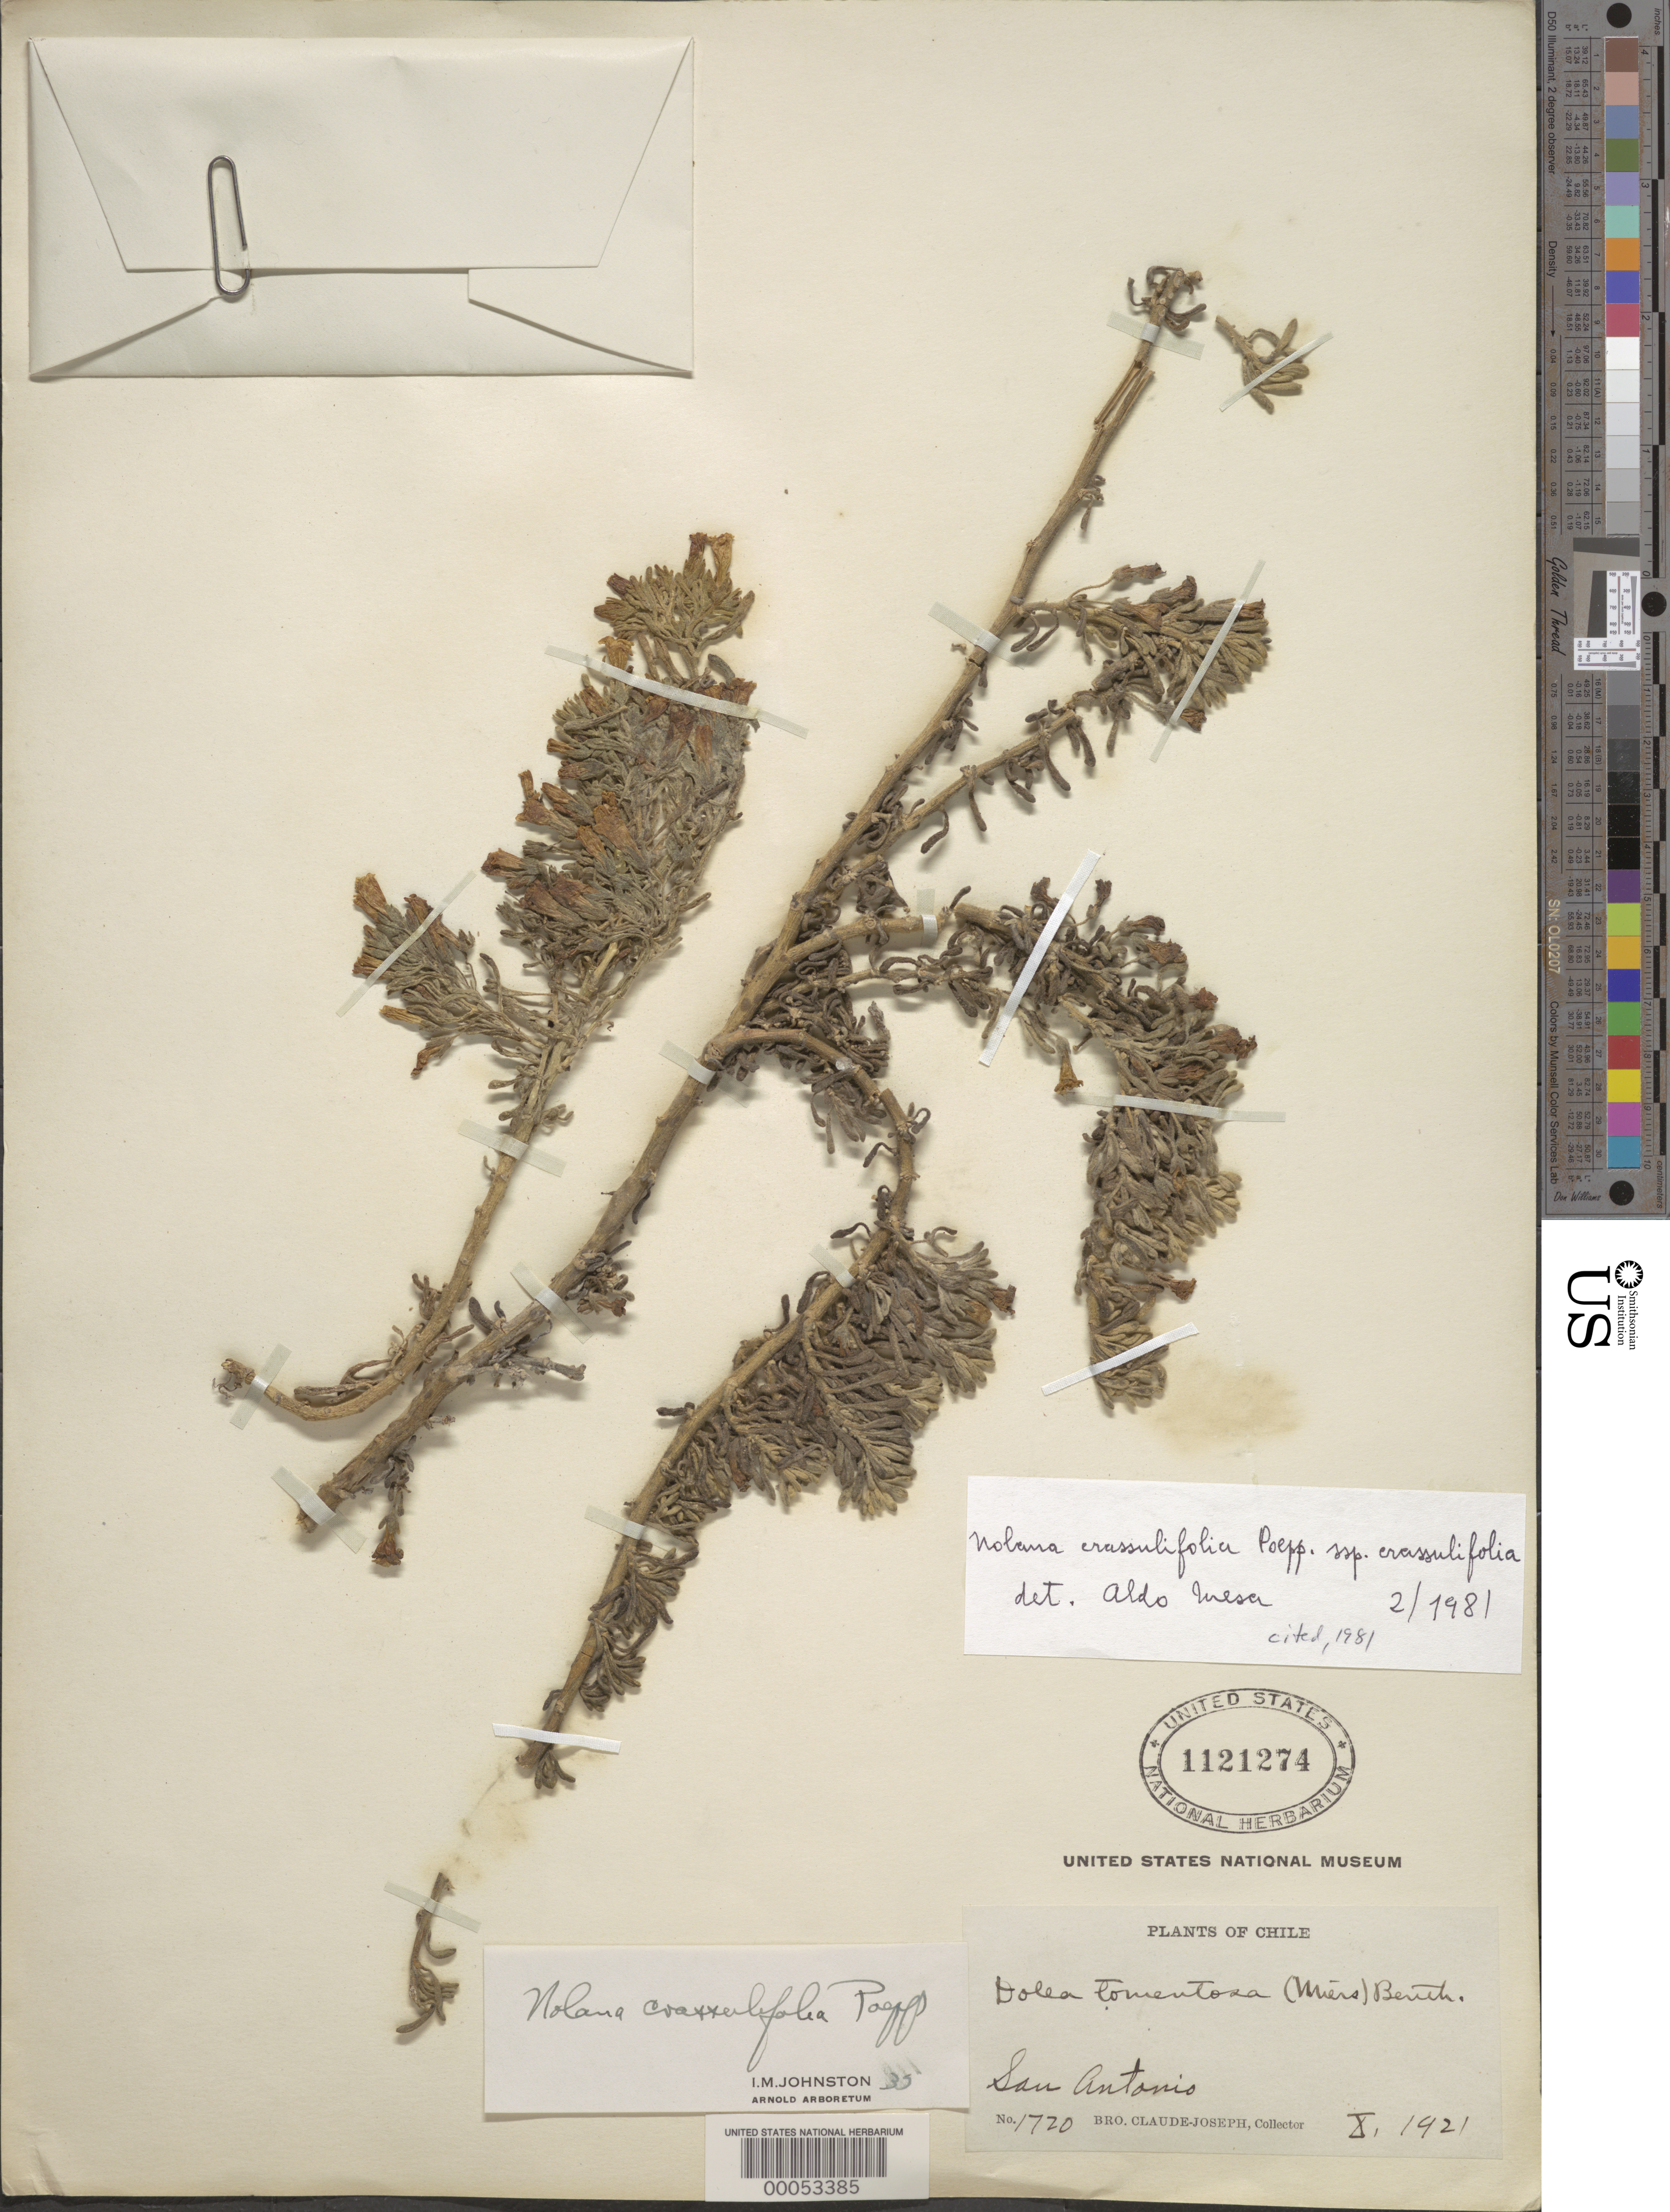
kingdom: Plantae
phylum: Tracheophyta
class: Magnoliopsida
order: Solanales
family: Solanaceae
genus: Nolana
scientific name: Nolana crassulifolia subsp. crassulifolia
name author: Kunze ex Walp.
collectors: Bro. Claude-Joseph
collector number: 1720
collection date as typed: Oct 1921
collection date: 1921-10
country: Chile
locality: San antonio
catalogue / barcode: US 1121274